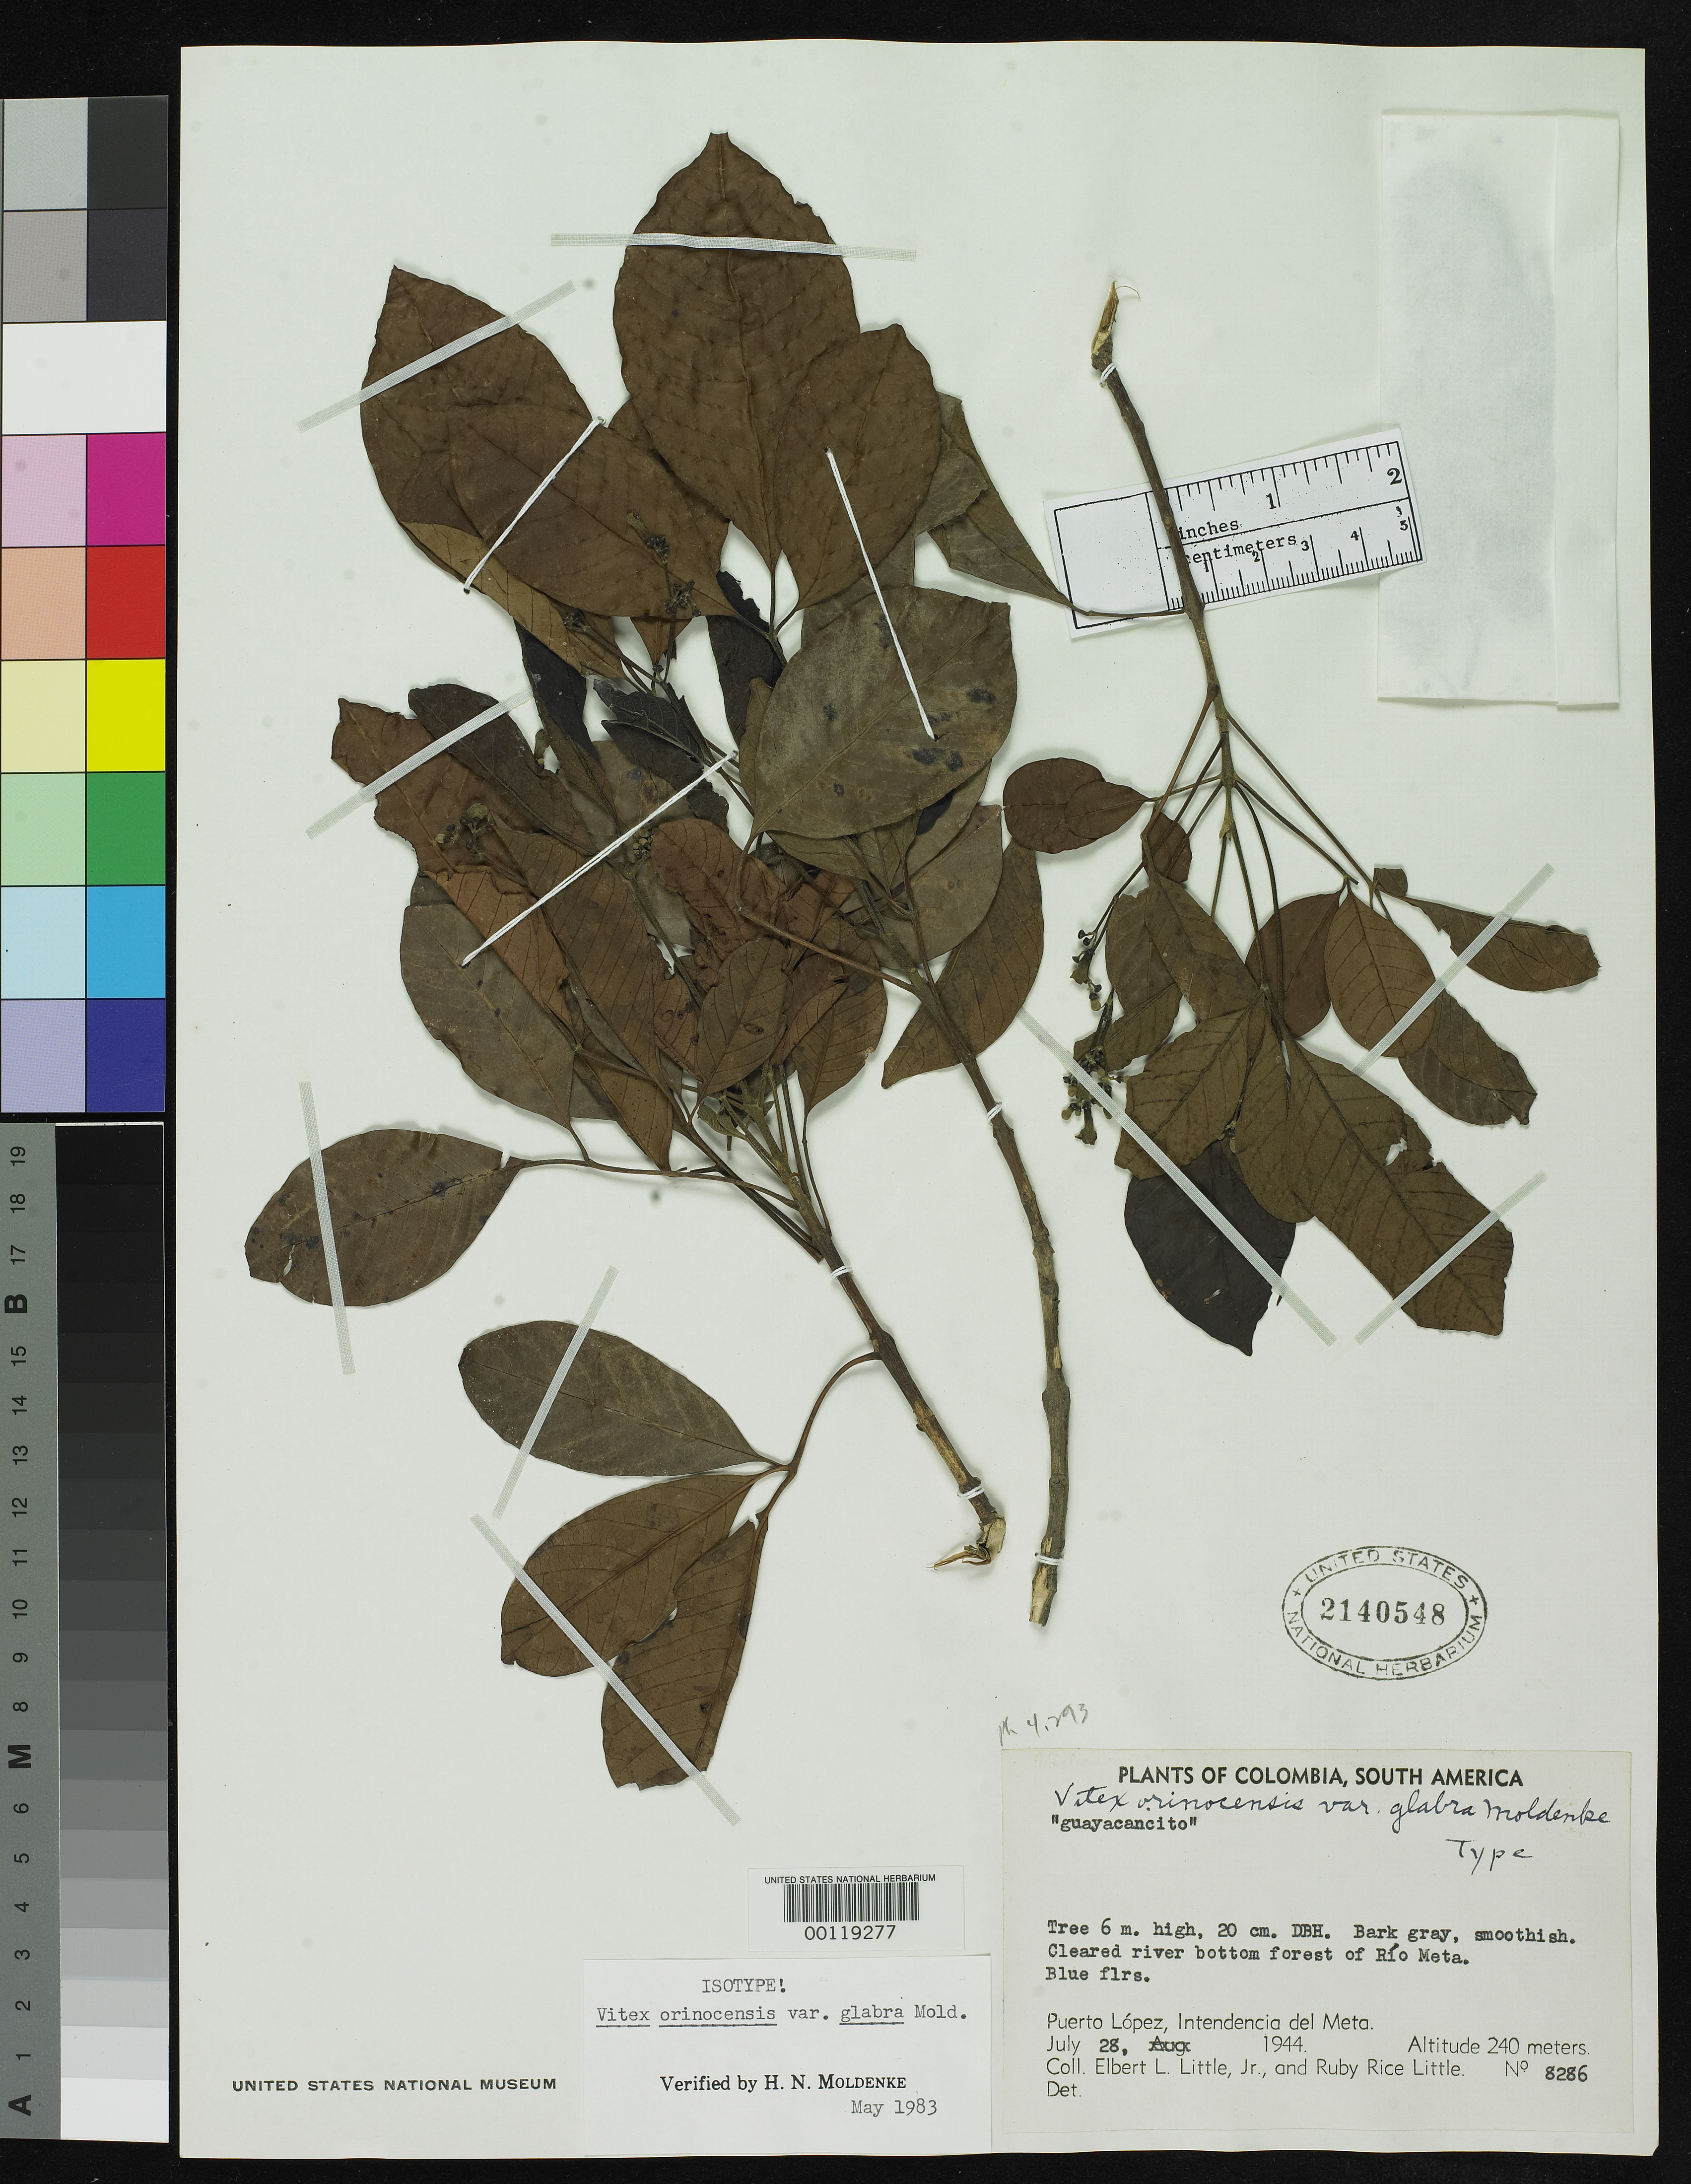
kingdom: Plantae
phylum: Tracheophyta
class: Magnoliopsida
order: Lamiales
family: Lamiaceae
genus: Vitex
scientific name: Vitex orinocensis var. glabra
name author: Moldenke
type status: Isotype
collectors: E. L. Little & R. R. Little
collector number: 8286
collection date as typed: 28 Jul 1944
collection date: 1944-07-28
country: Colombia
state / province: Meta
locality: Puerto Lopez.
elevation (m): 240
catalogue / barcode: US 2140548